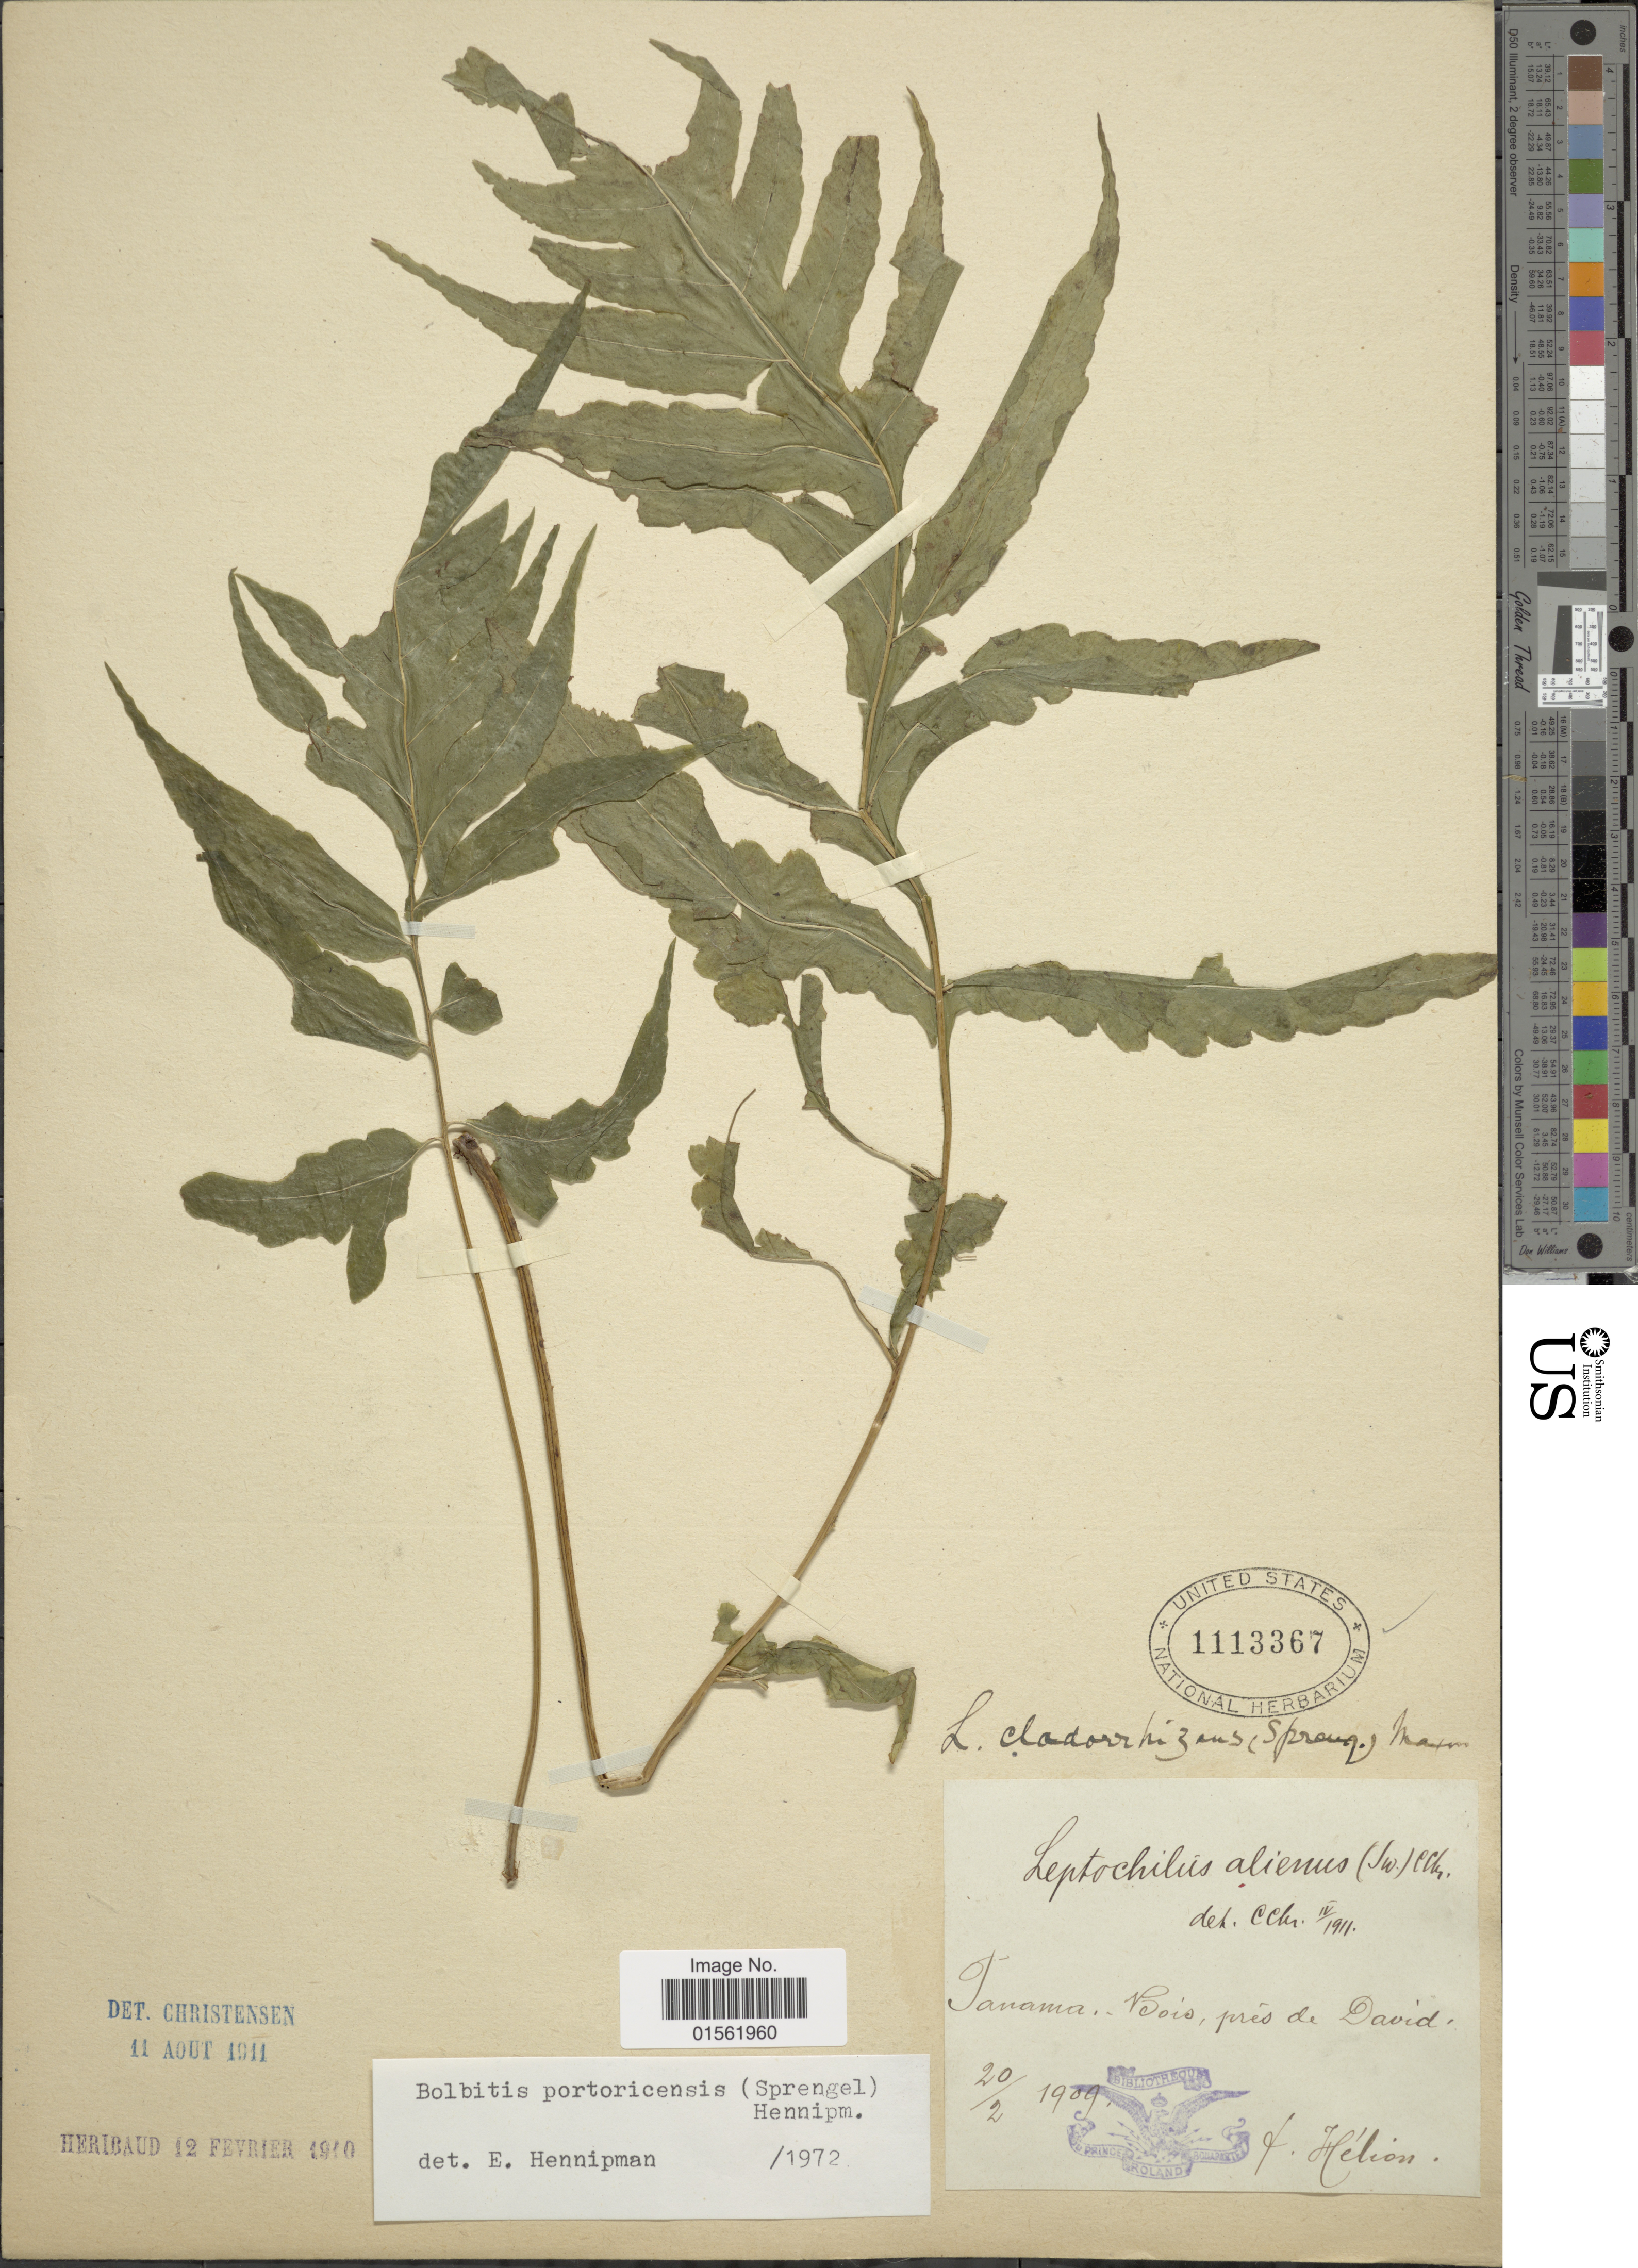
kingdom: Plantae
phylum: Tracheophyta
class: Polypodiopsida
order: Polypodiales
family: Dryopteridaceae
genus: Bolbitis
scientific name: Bolbitis portoricensis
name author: (Spreng.) Hennipman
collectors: F. Helion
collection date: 1909-02-20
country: Panama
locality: Bois, prés de David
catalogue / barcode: US 1113367